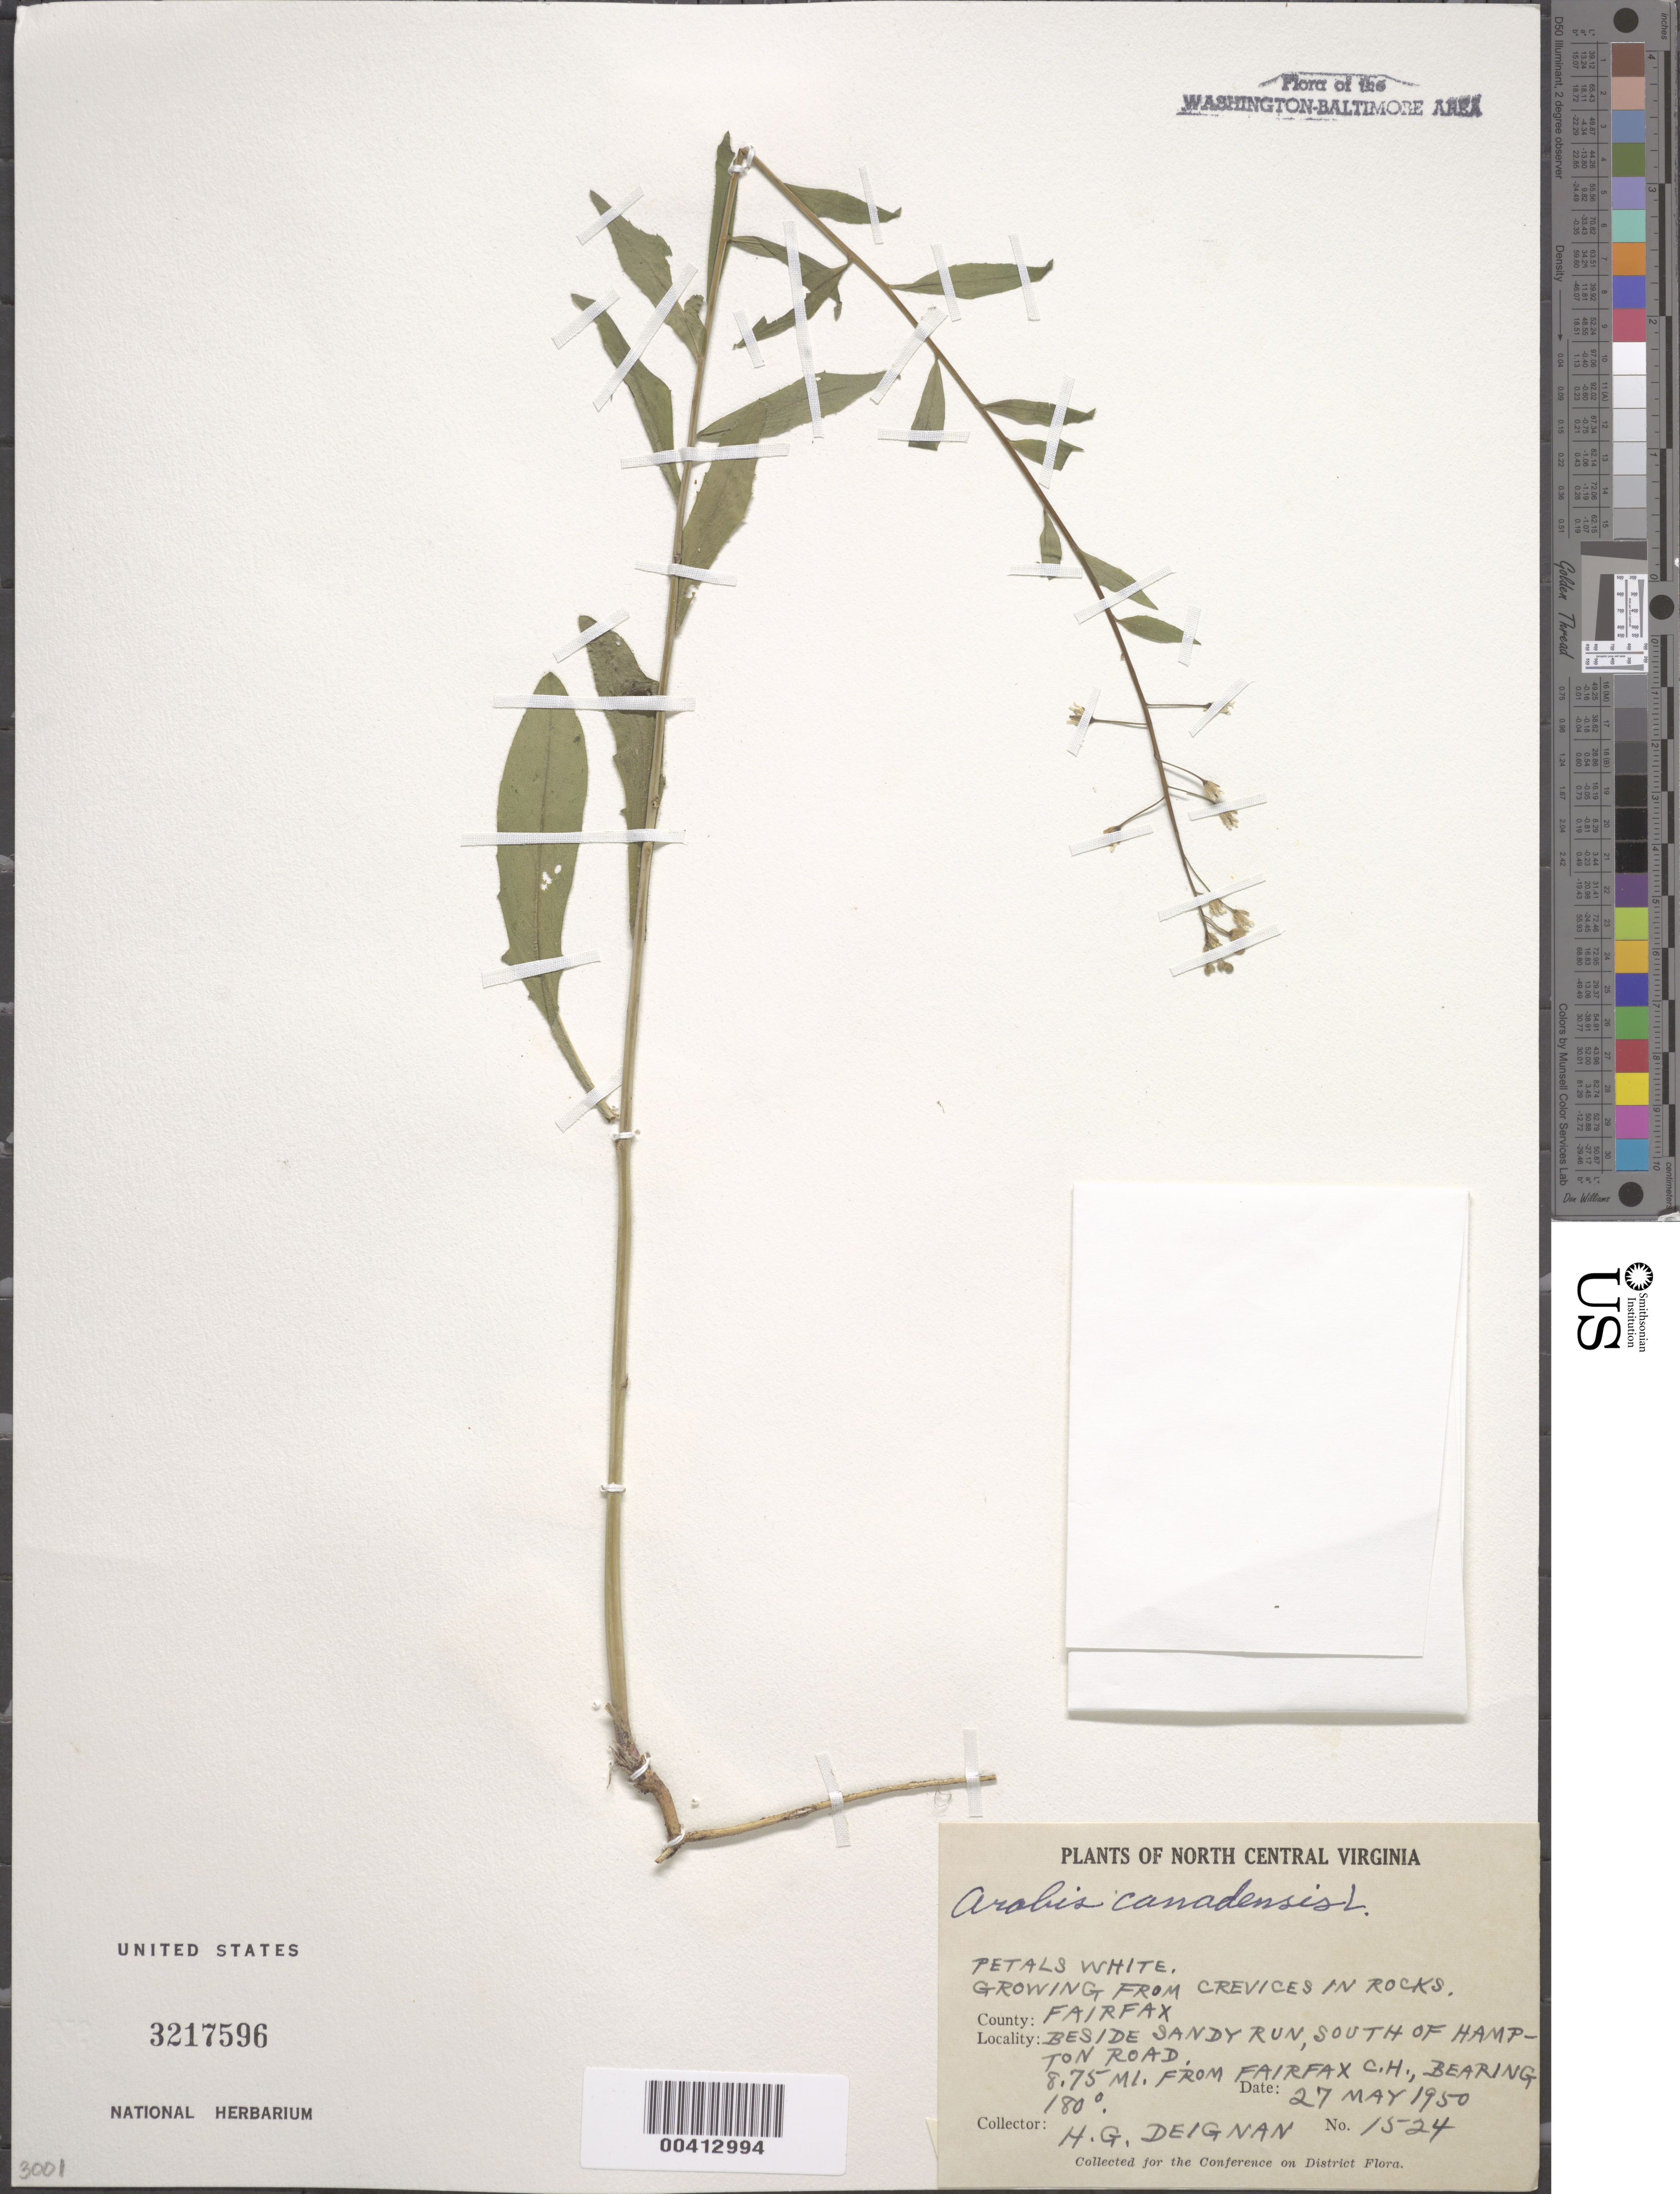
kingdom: Plantae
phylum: Tracheophyta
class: Magnoliopsida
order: Brassicales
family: Brassicaceae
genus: Boechera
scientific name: Boechera canadensis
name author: (L.) Al-Shehbaz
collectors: H. Deignan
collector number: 1524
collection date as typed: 27 May 1950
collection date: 1950-05-27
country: United States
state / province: Virginia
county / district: Fairfax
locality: Beside Sandy Run, S of Hampton Road, 8.75 mi. from Fairfax County Courthouse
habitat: Crevice in rocks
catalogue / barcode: US 3217596